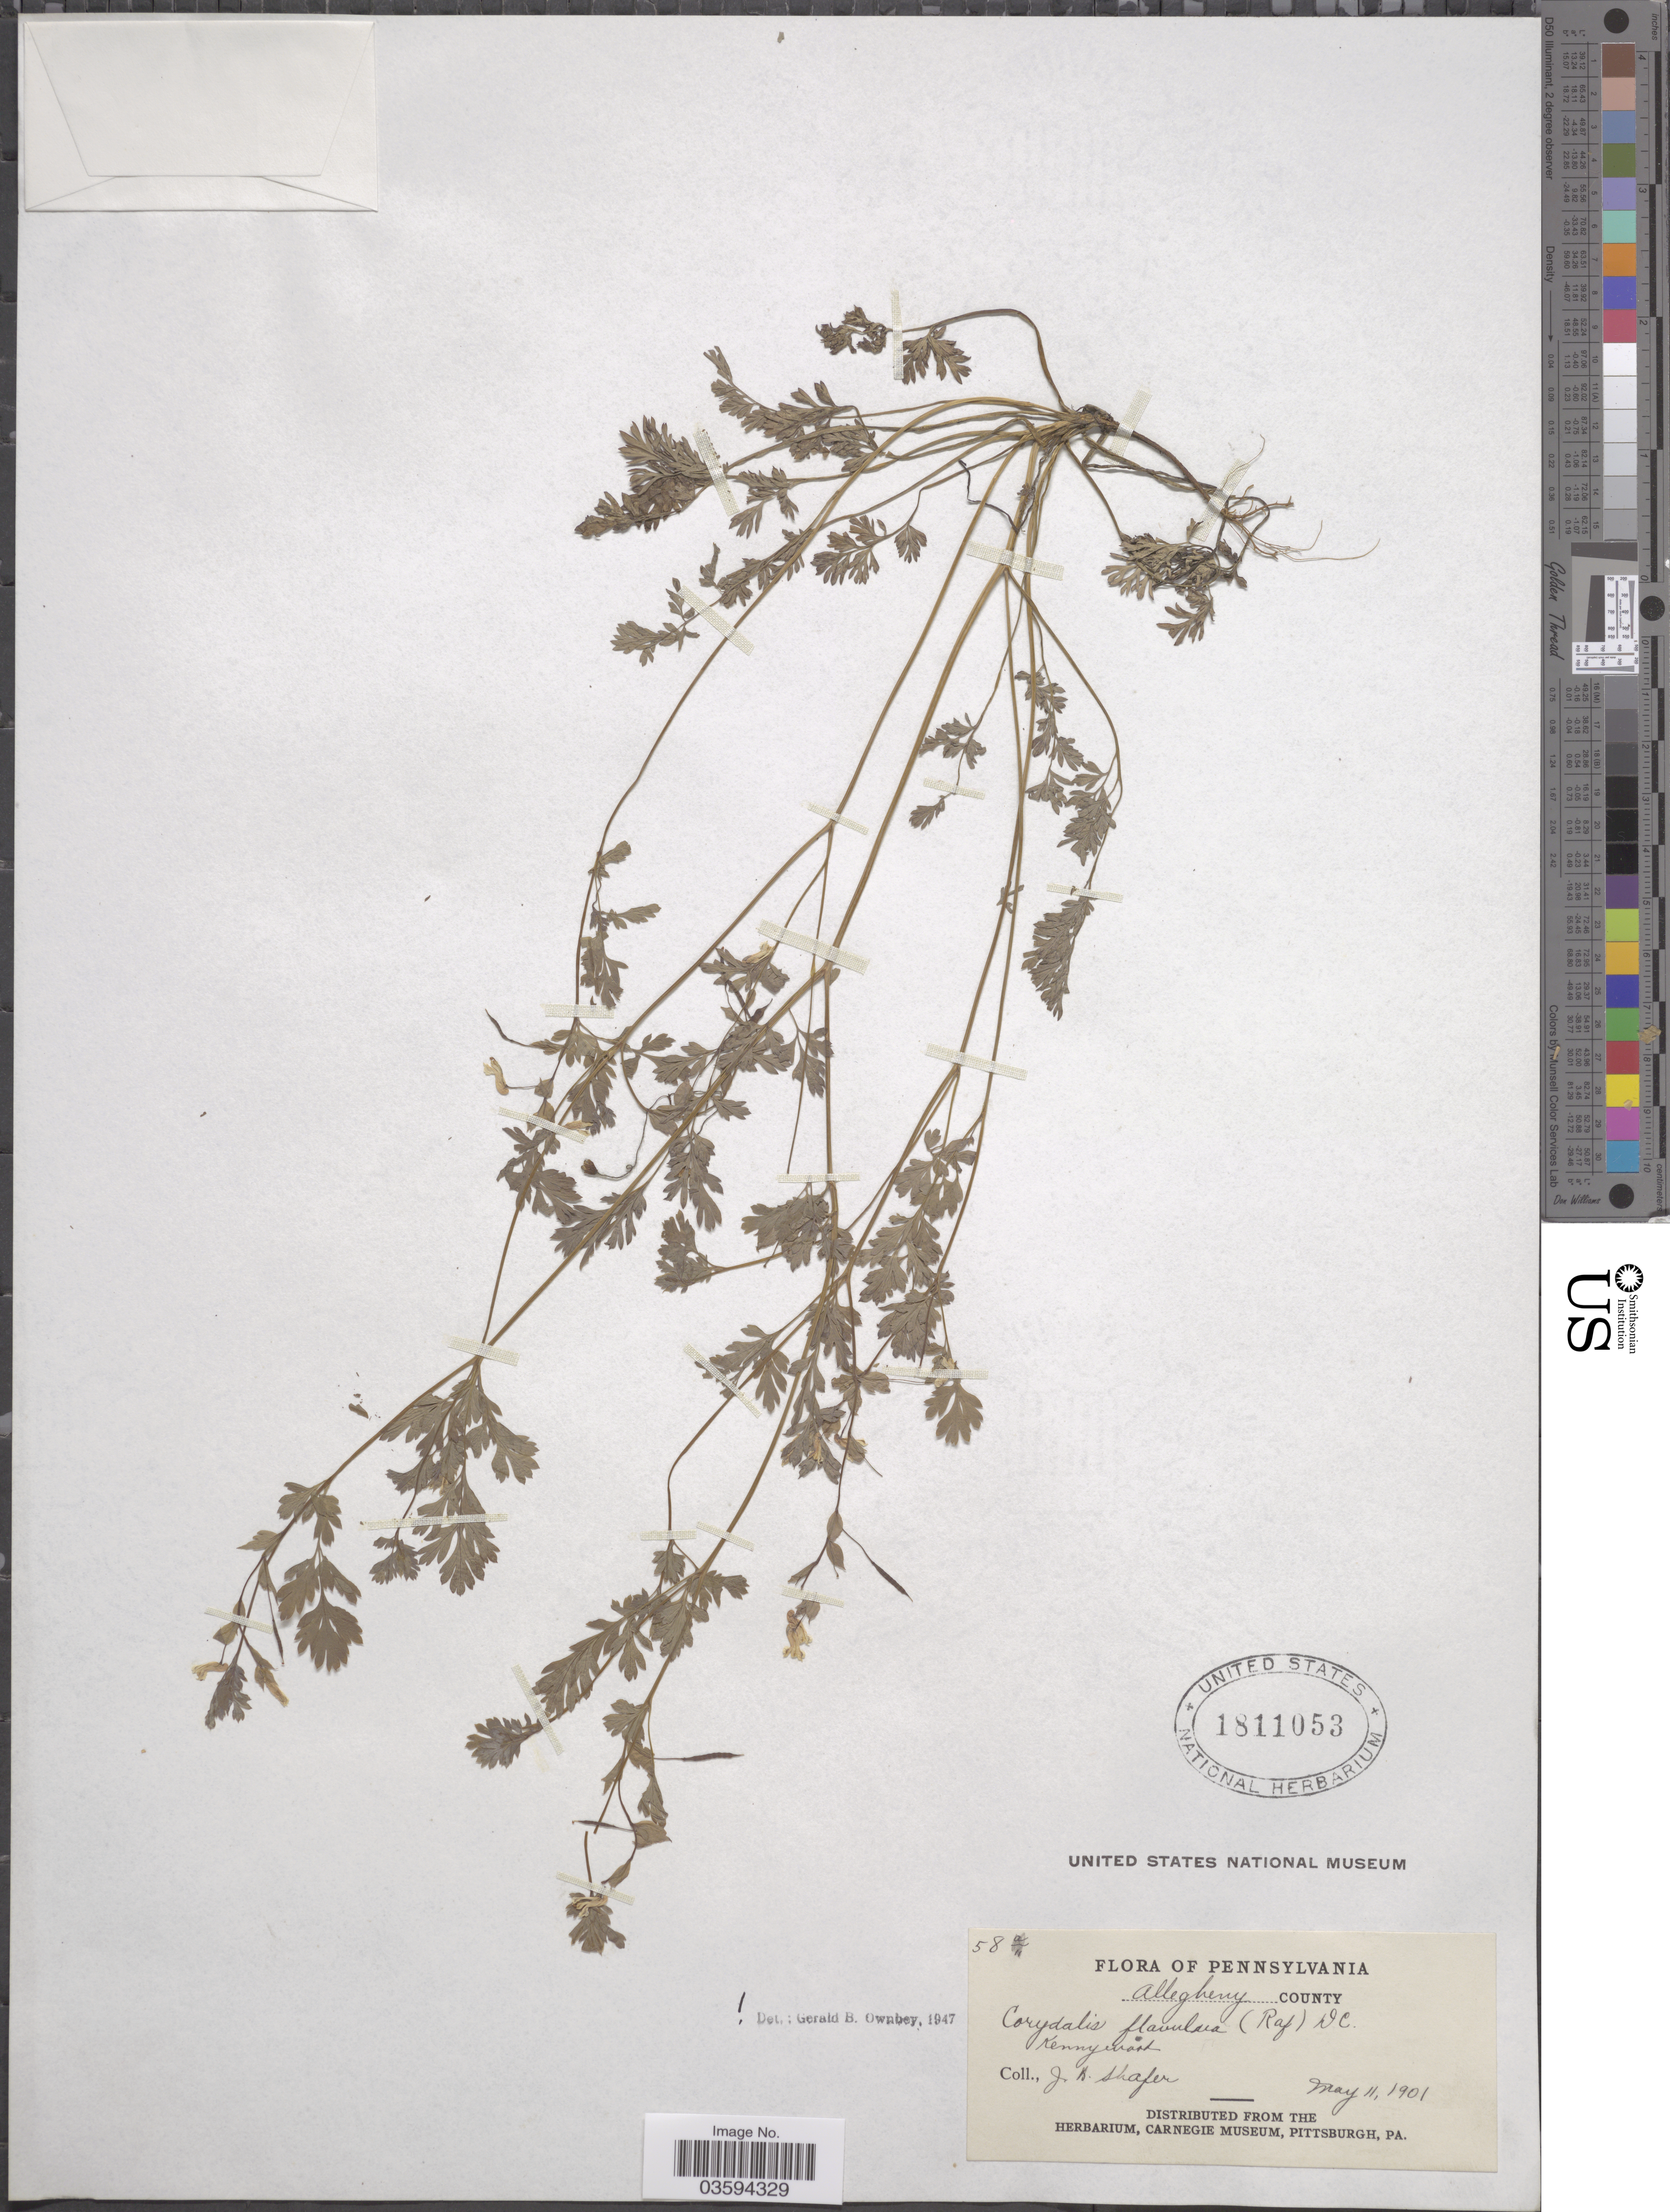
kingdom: Plantae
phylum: Tracheophyta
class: Magnoliopsida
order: Ranunculales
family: Papaveraceae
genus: Corydalis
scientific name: Corydalis flavula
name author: (Raf.) DC.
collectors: J. A. Shafer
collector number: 58a/11*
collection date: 1901-05-11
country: United States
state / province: Pennsylvania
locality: Allegheny County. Kennywood.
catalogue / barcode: US 1811053